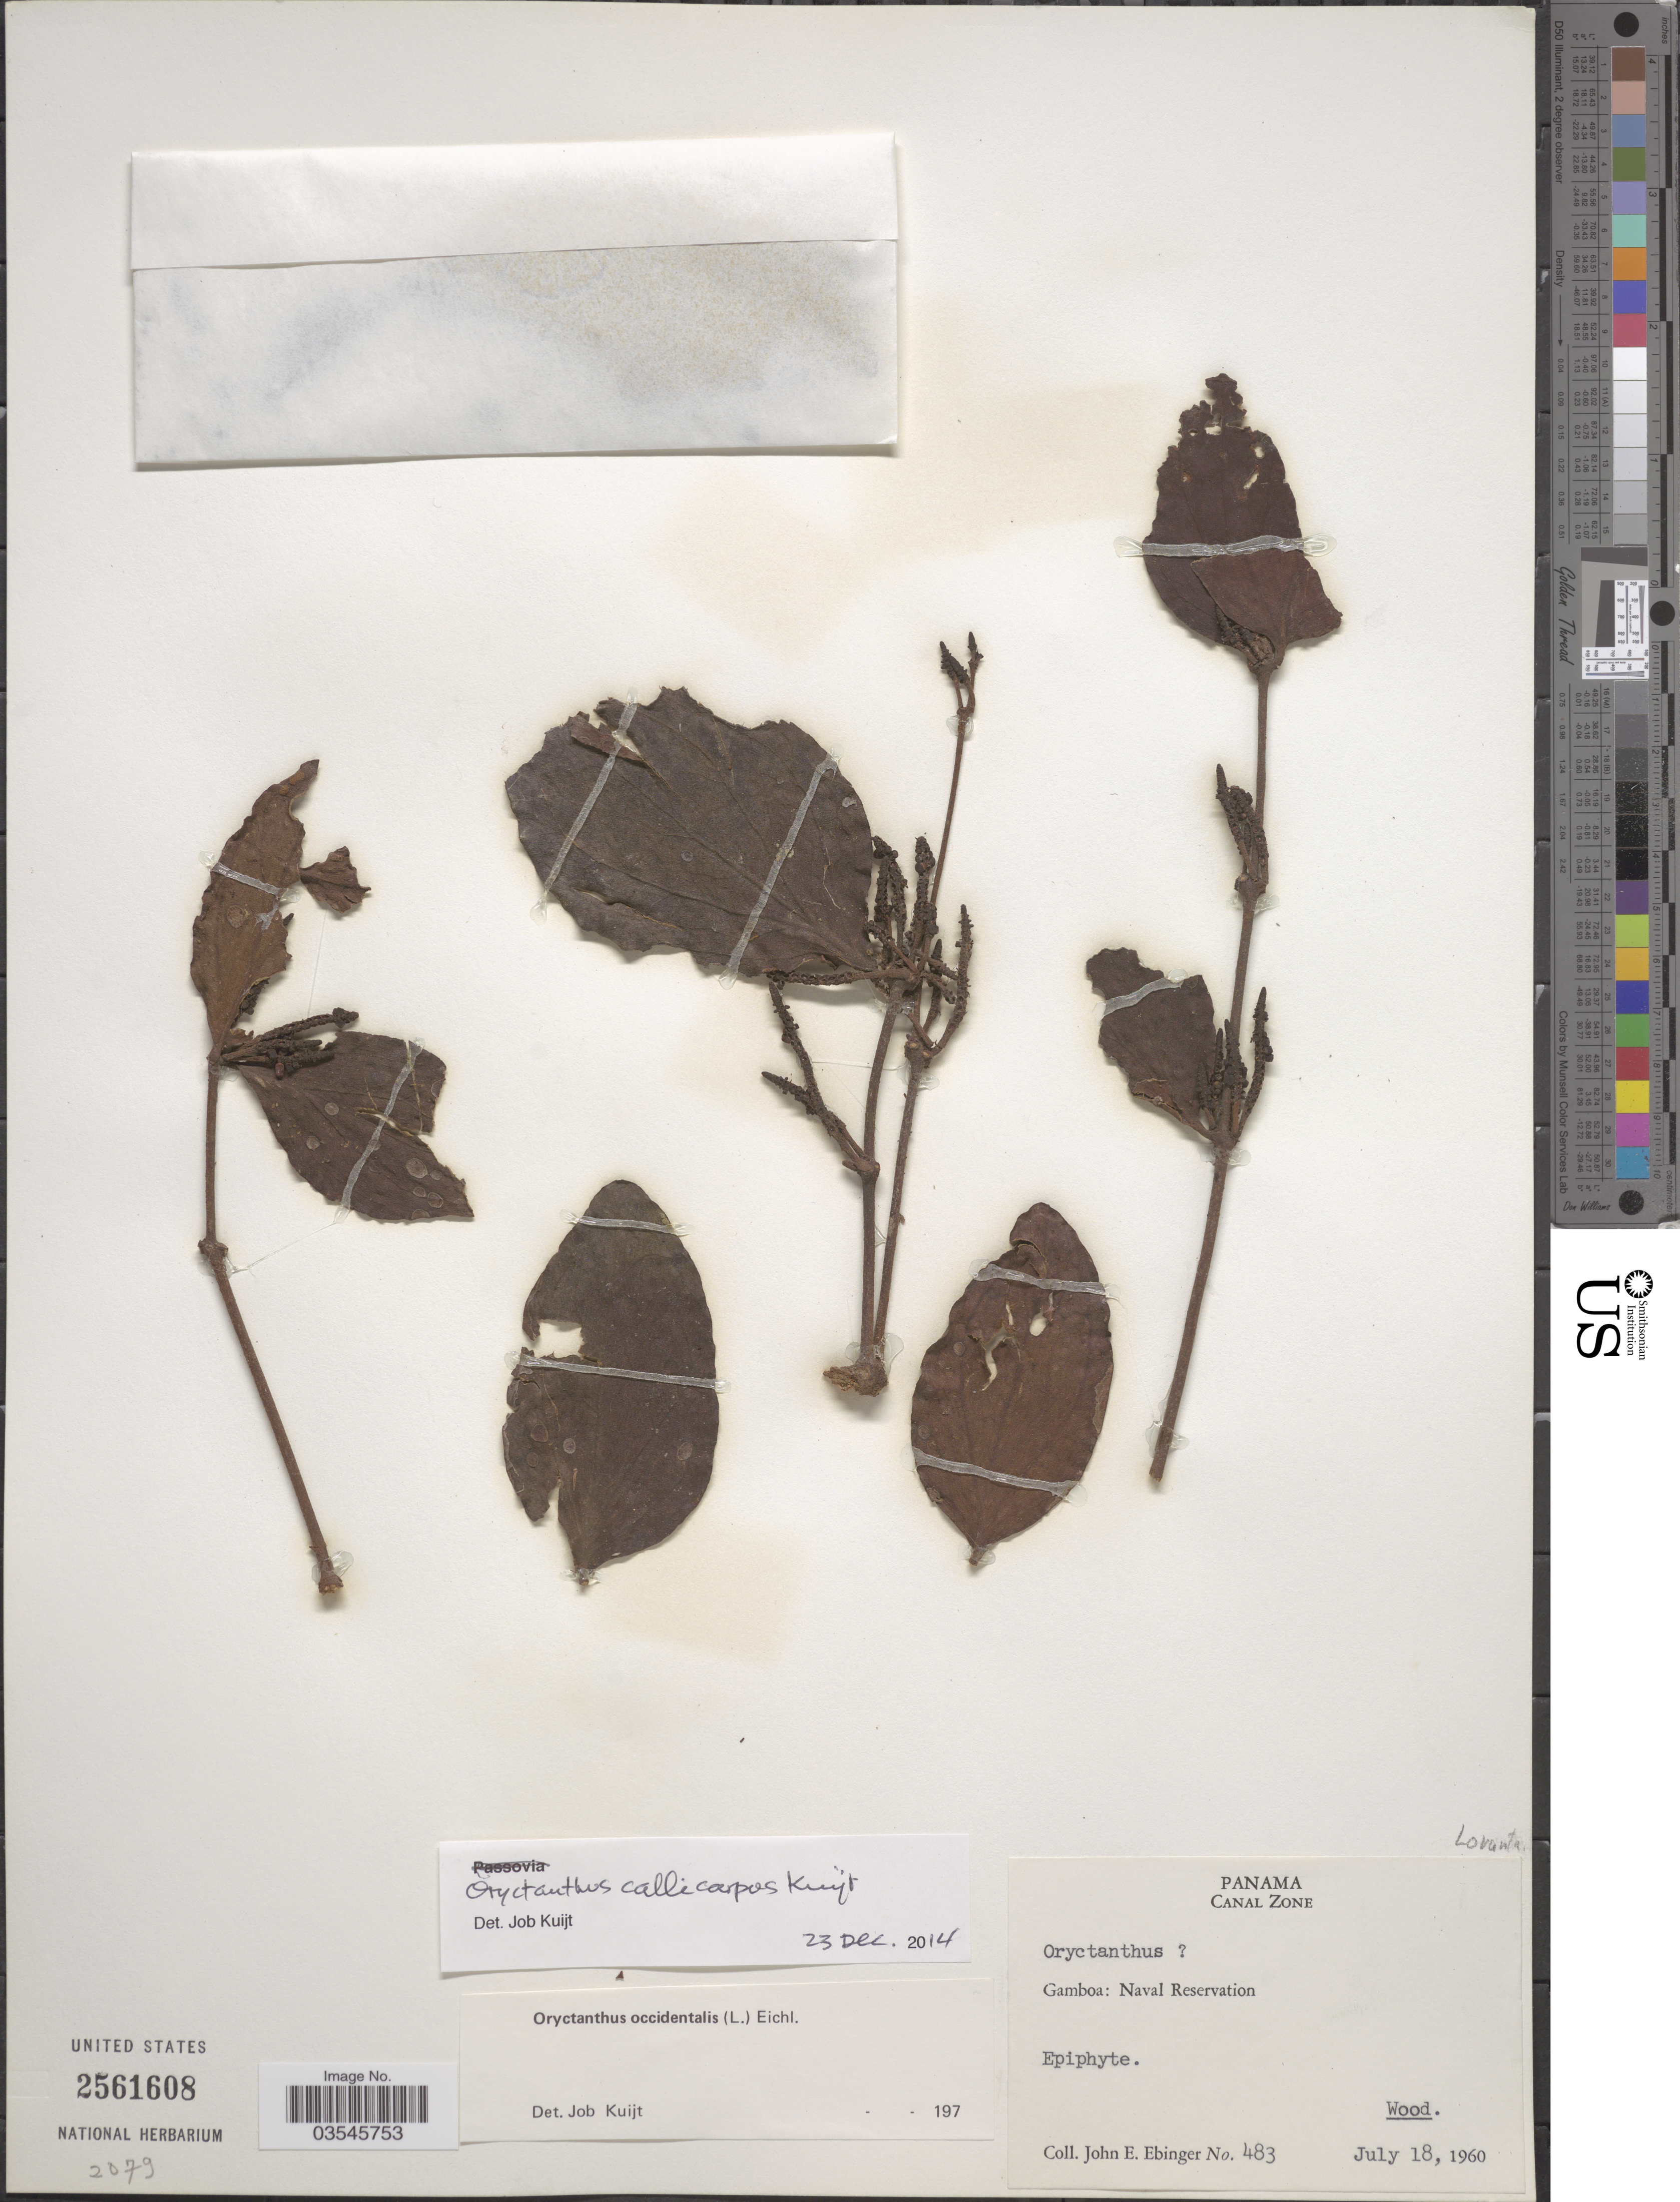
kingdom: Plantae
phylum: Tracheophyta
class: Magnoliopsida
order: Santalales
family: Loranthaceae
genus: Oryctanthus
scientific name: Oryctanthus callicarpus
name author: Kuijt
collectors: J. Ebinger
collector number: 483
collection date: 1960-07-18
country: Panama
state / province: Colón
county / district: Canal Zone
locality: Canal Zone. Gamboa: Naval Reservation.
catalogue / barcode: US 2561608